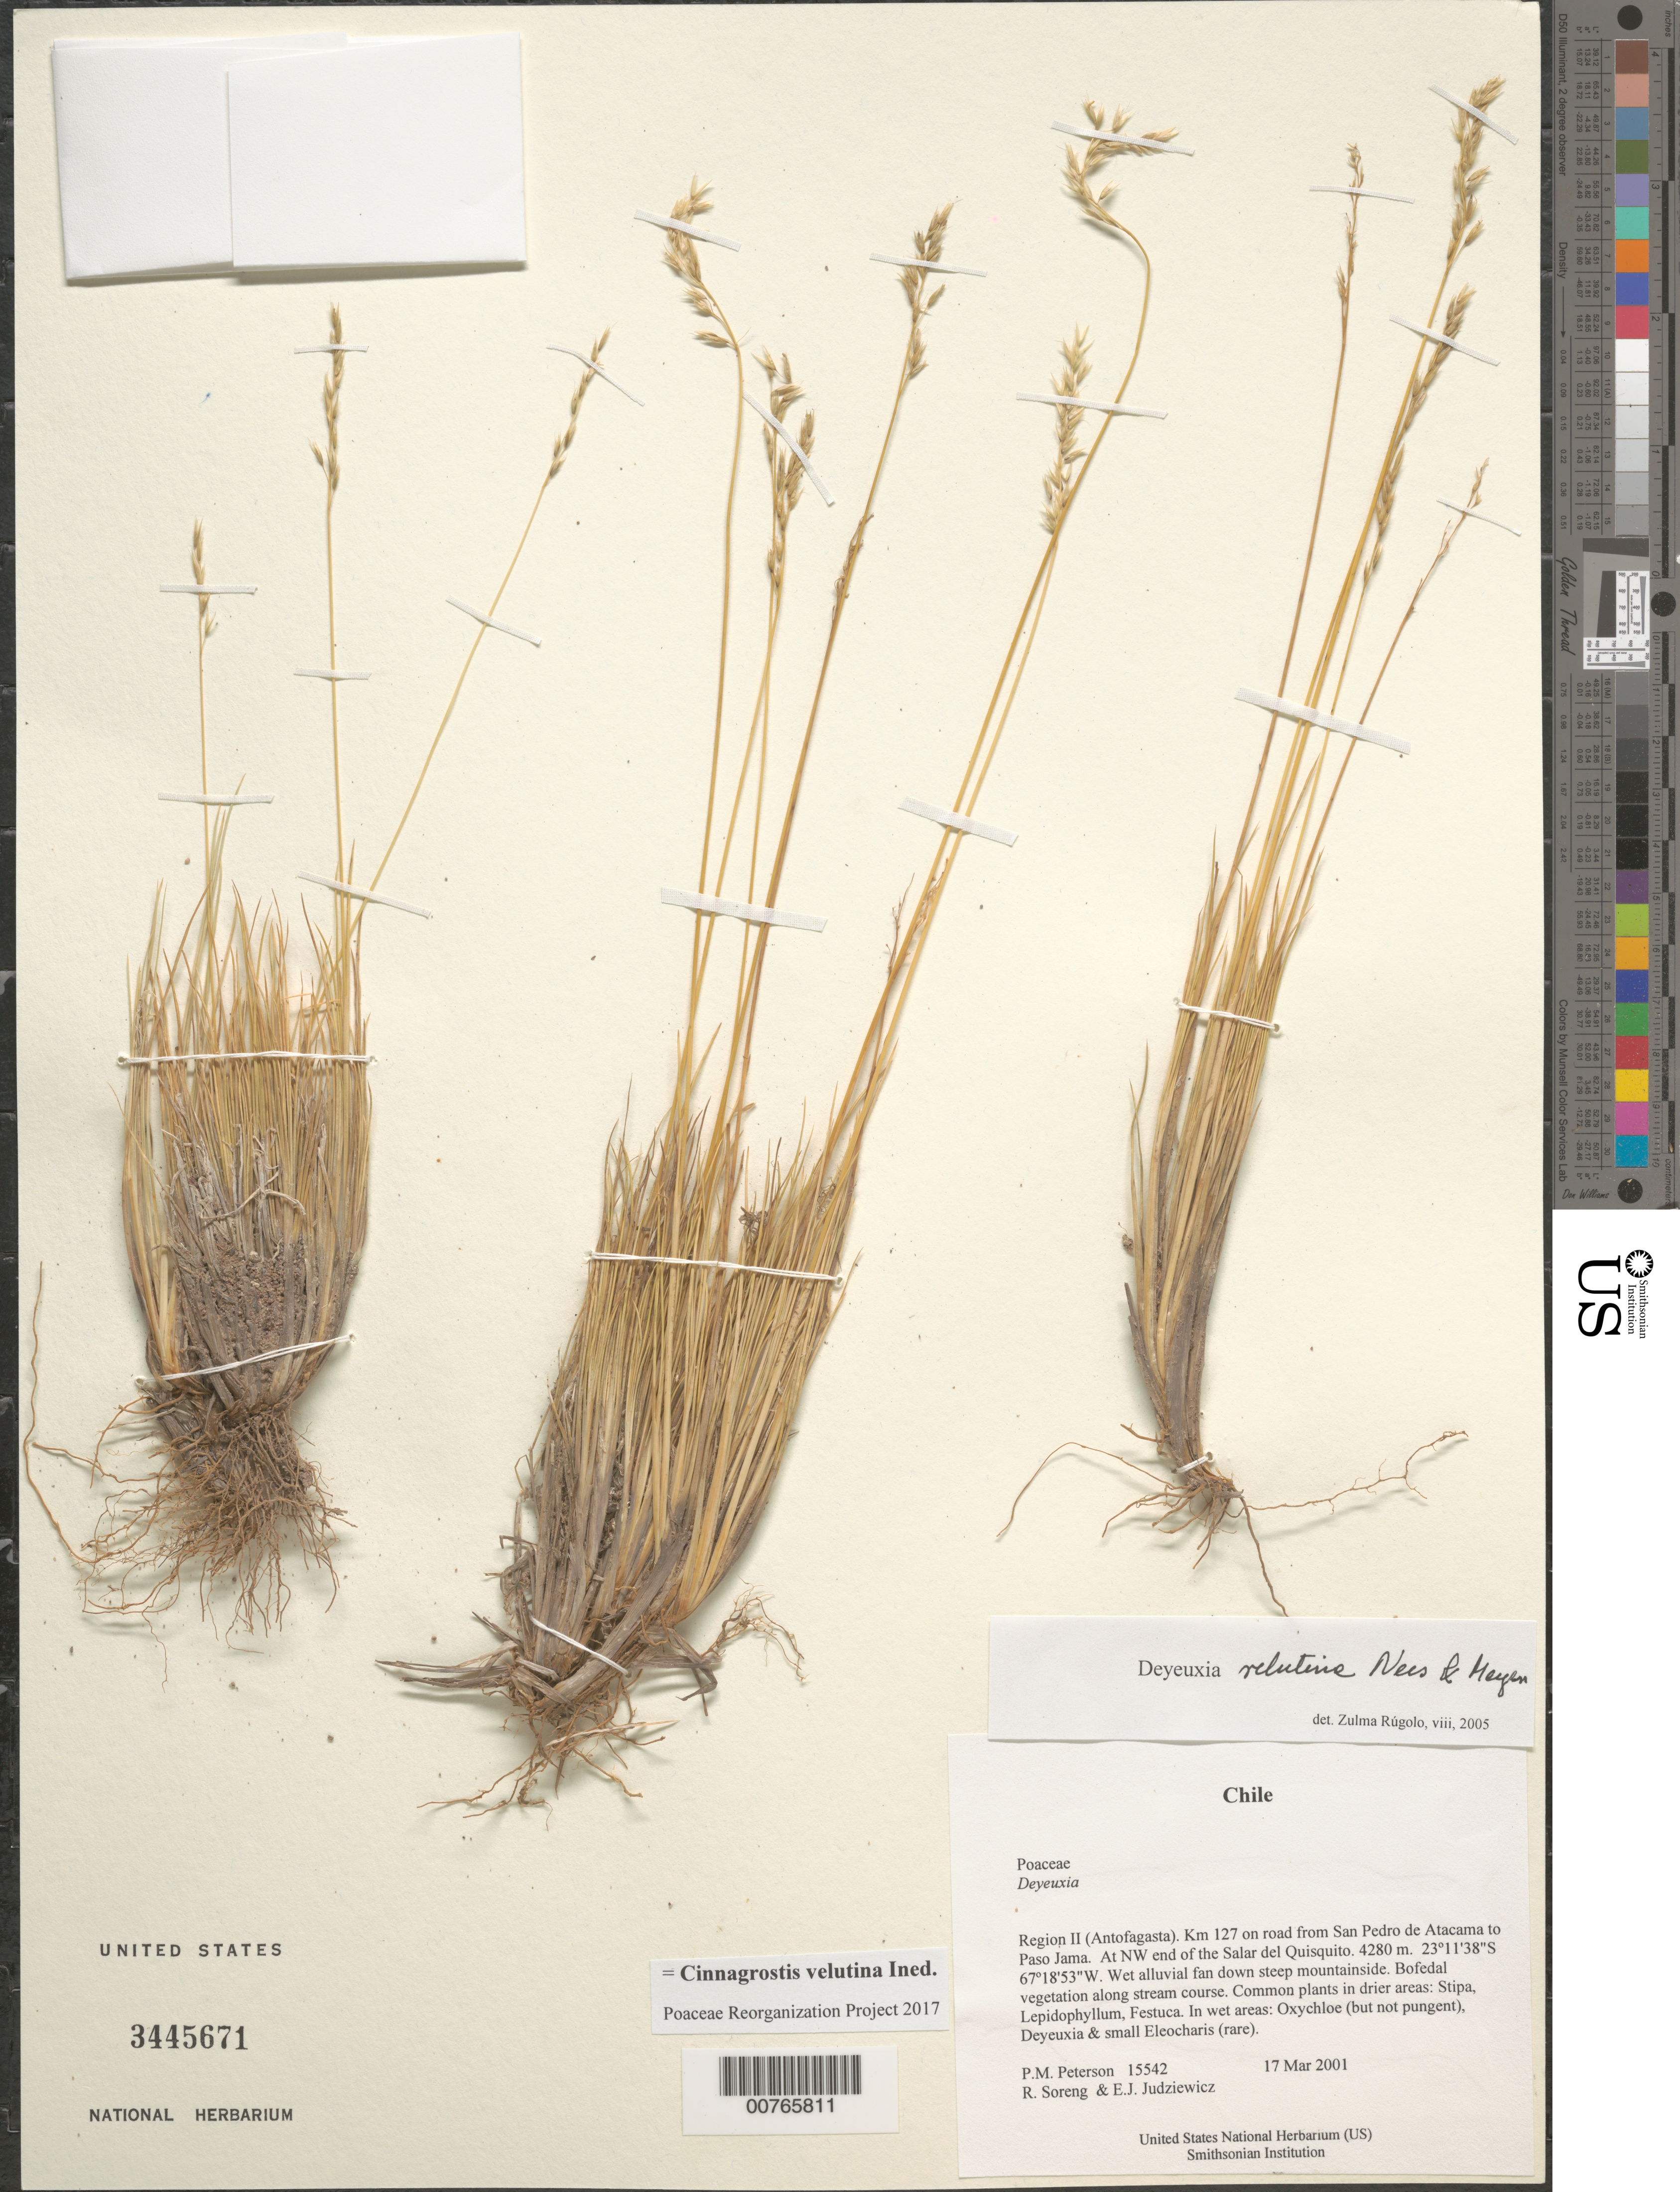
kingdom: Plantae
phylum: Tracheophyta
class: Liliopsida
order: Poales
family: Poaceae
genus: Cinnagrostis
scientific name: Cinnagrostis velutina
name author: (Nees & Meyen) P.M. Peterson et al.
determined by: Poaceae Reorganization Project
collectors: P. M. Peterson, R. J. Soreng & E. J. Judziewicz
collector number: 15542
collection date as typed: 17 Mar 2001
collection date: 2001-03-17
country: Chile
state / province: Antofagasta (II)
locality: Km 127 on road from San Pedro de Atacama to Paso Jama. At NW end of the Salar del Quisquito.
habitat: Wet alluvial fan down steep mountainside.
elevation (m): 4280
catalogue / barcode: US 3445671